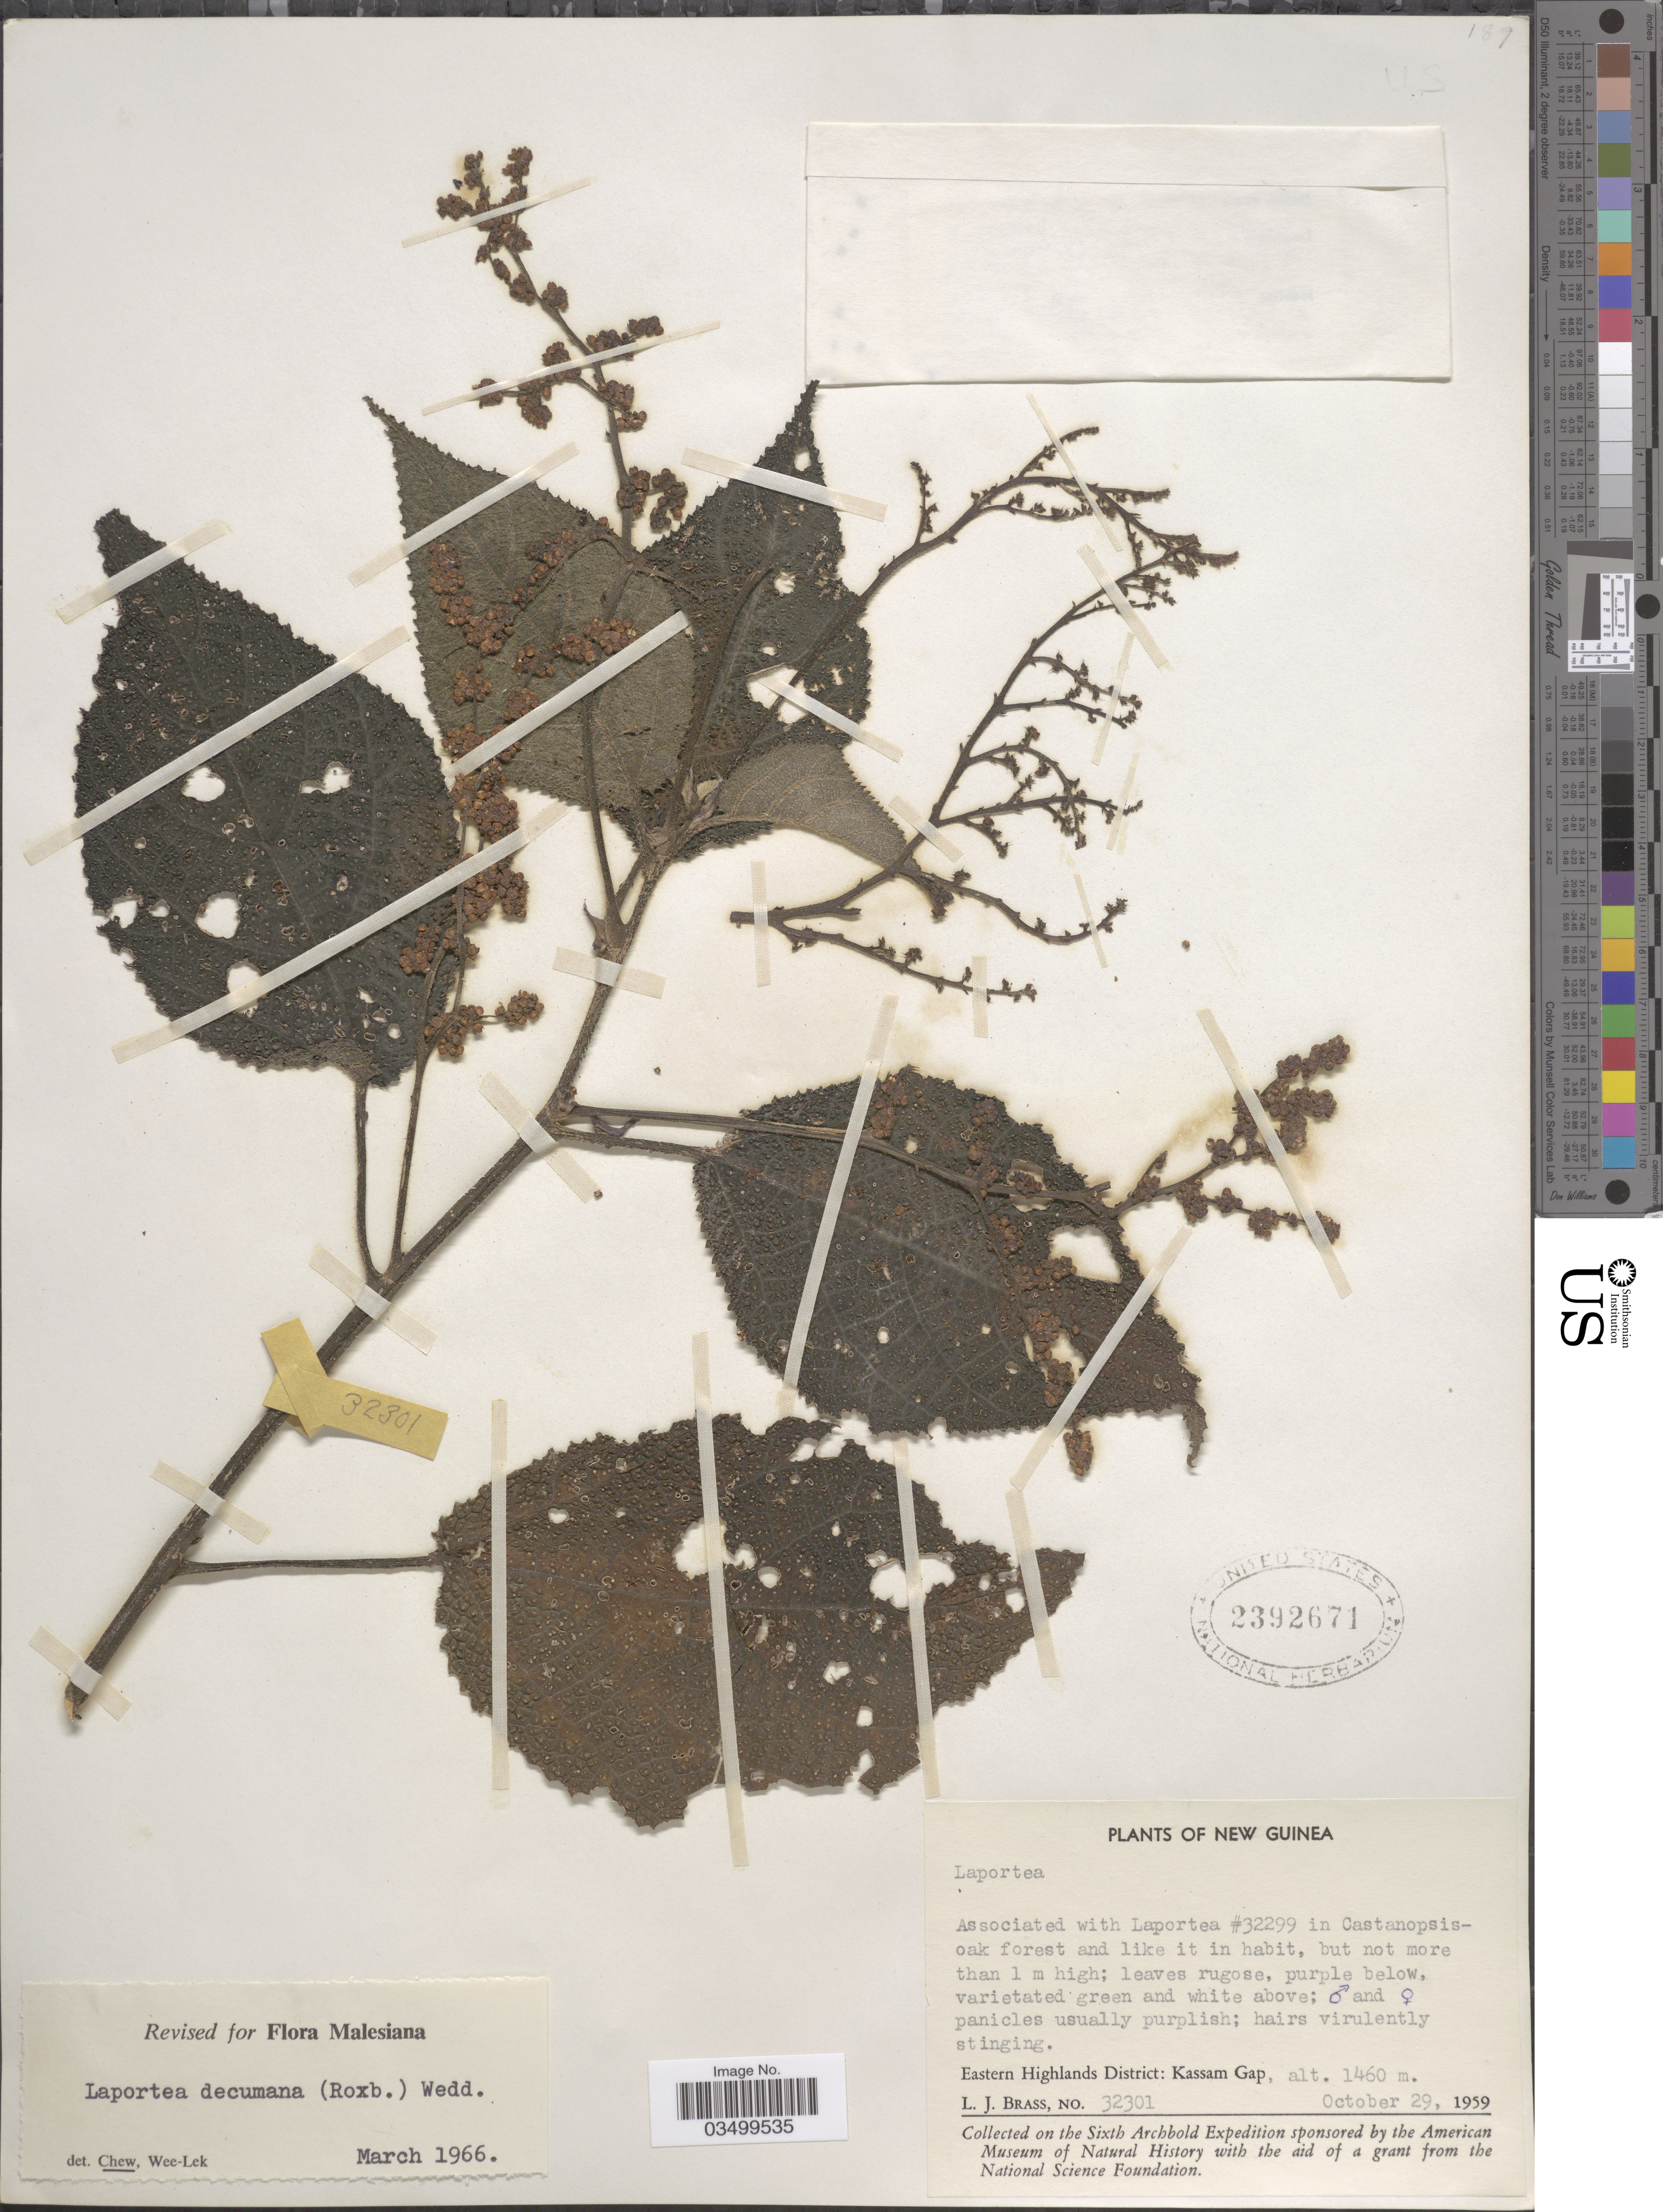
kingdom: Plantae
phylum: Tracheophyta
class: Magnoliopsida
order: Rosales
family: Urticaceae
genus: Laportea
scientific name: Laportea decumana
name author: (Roxb.) Wedd.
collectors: L. J. Brass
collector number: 32301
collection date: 1959-10-29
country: Papua New Guinea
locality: Eastern Highlands District: Kassam Gap.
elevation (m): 1460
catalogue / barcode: US 2392671